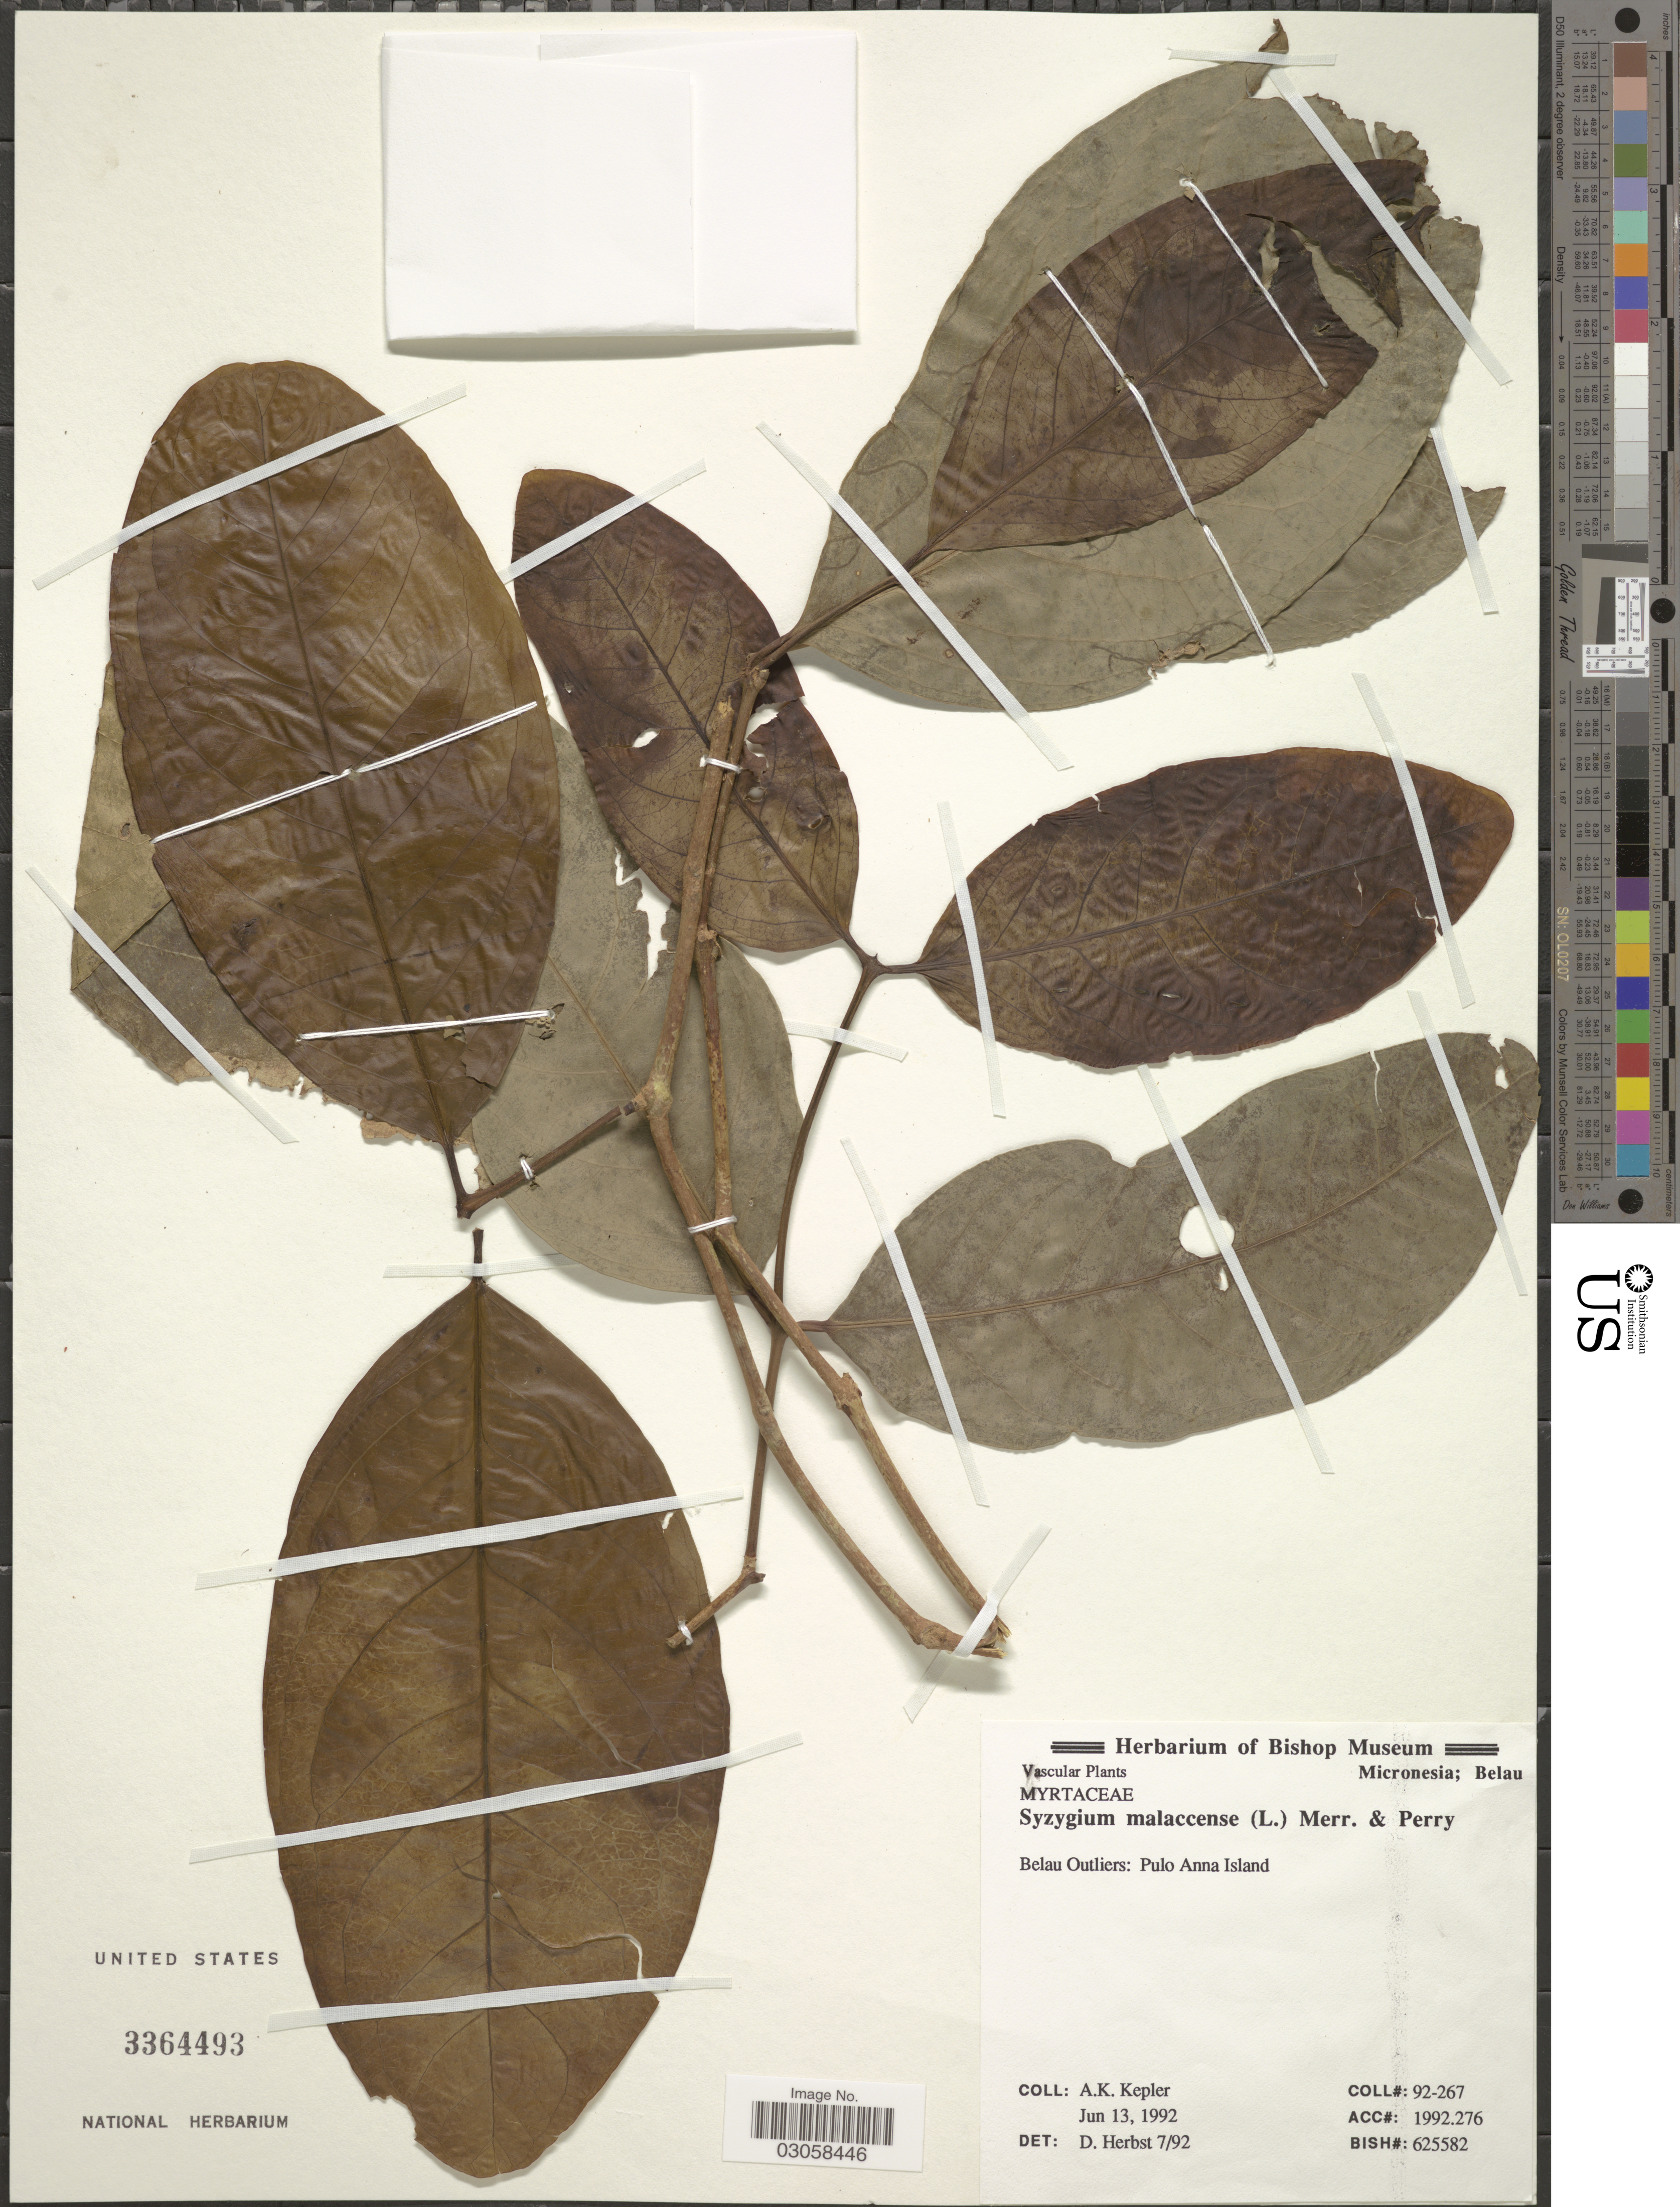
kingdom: Plantae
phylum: Tracheophyta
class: Magnoliopsida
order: Myrtales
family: Myrtaceae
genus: Syzygium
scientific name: Syzygium malaccense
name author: (L.) Merr. & L.M. Perry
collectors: A. K. Kepler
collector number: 92-267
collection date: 1992-06-13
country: Palau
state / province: Belau Outliers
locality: Pulo Anna Island.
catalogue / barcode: US 3364493